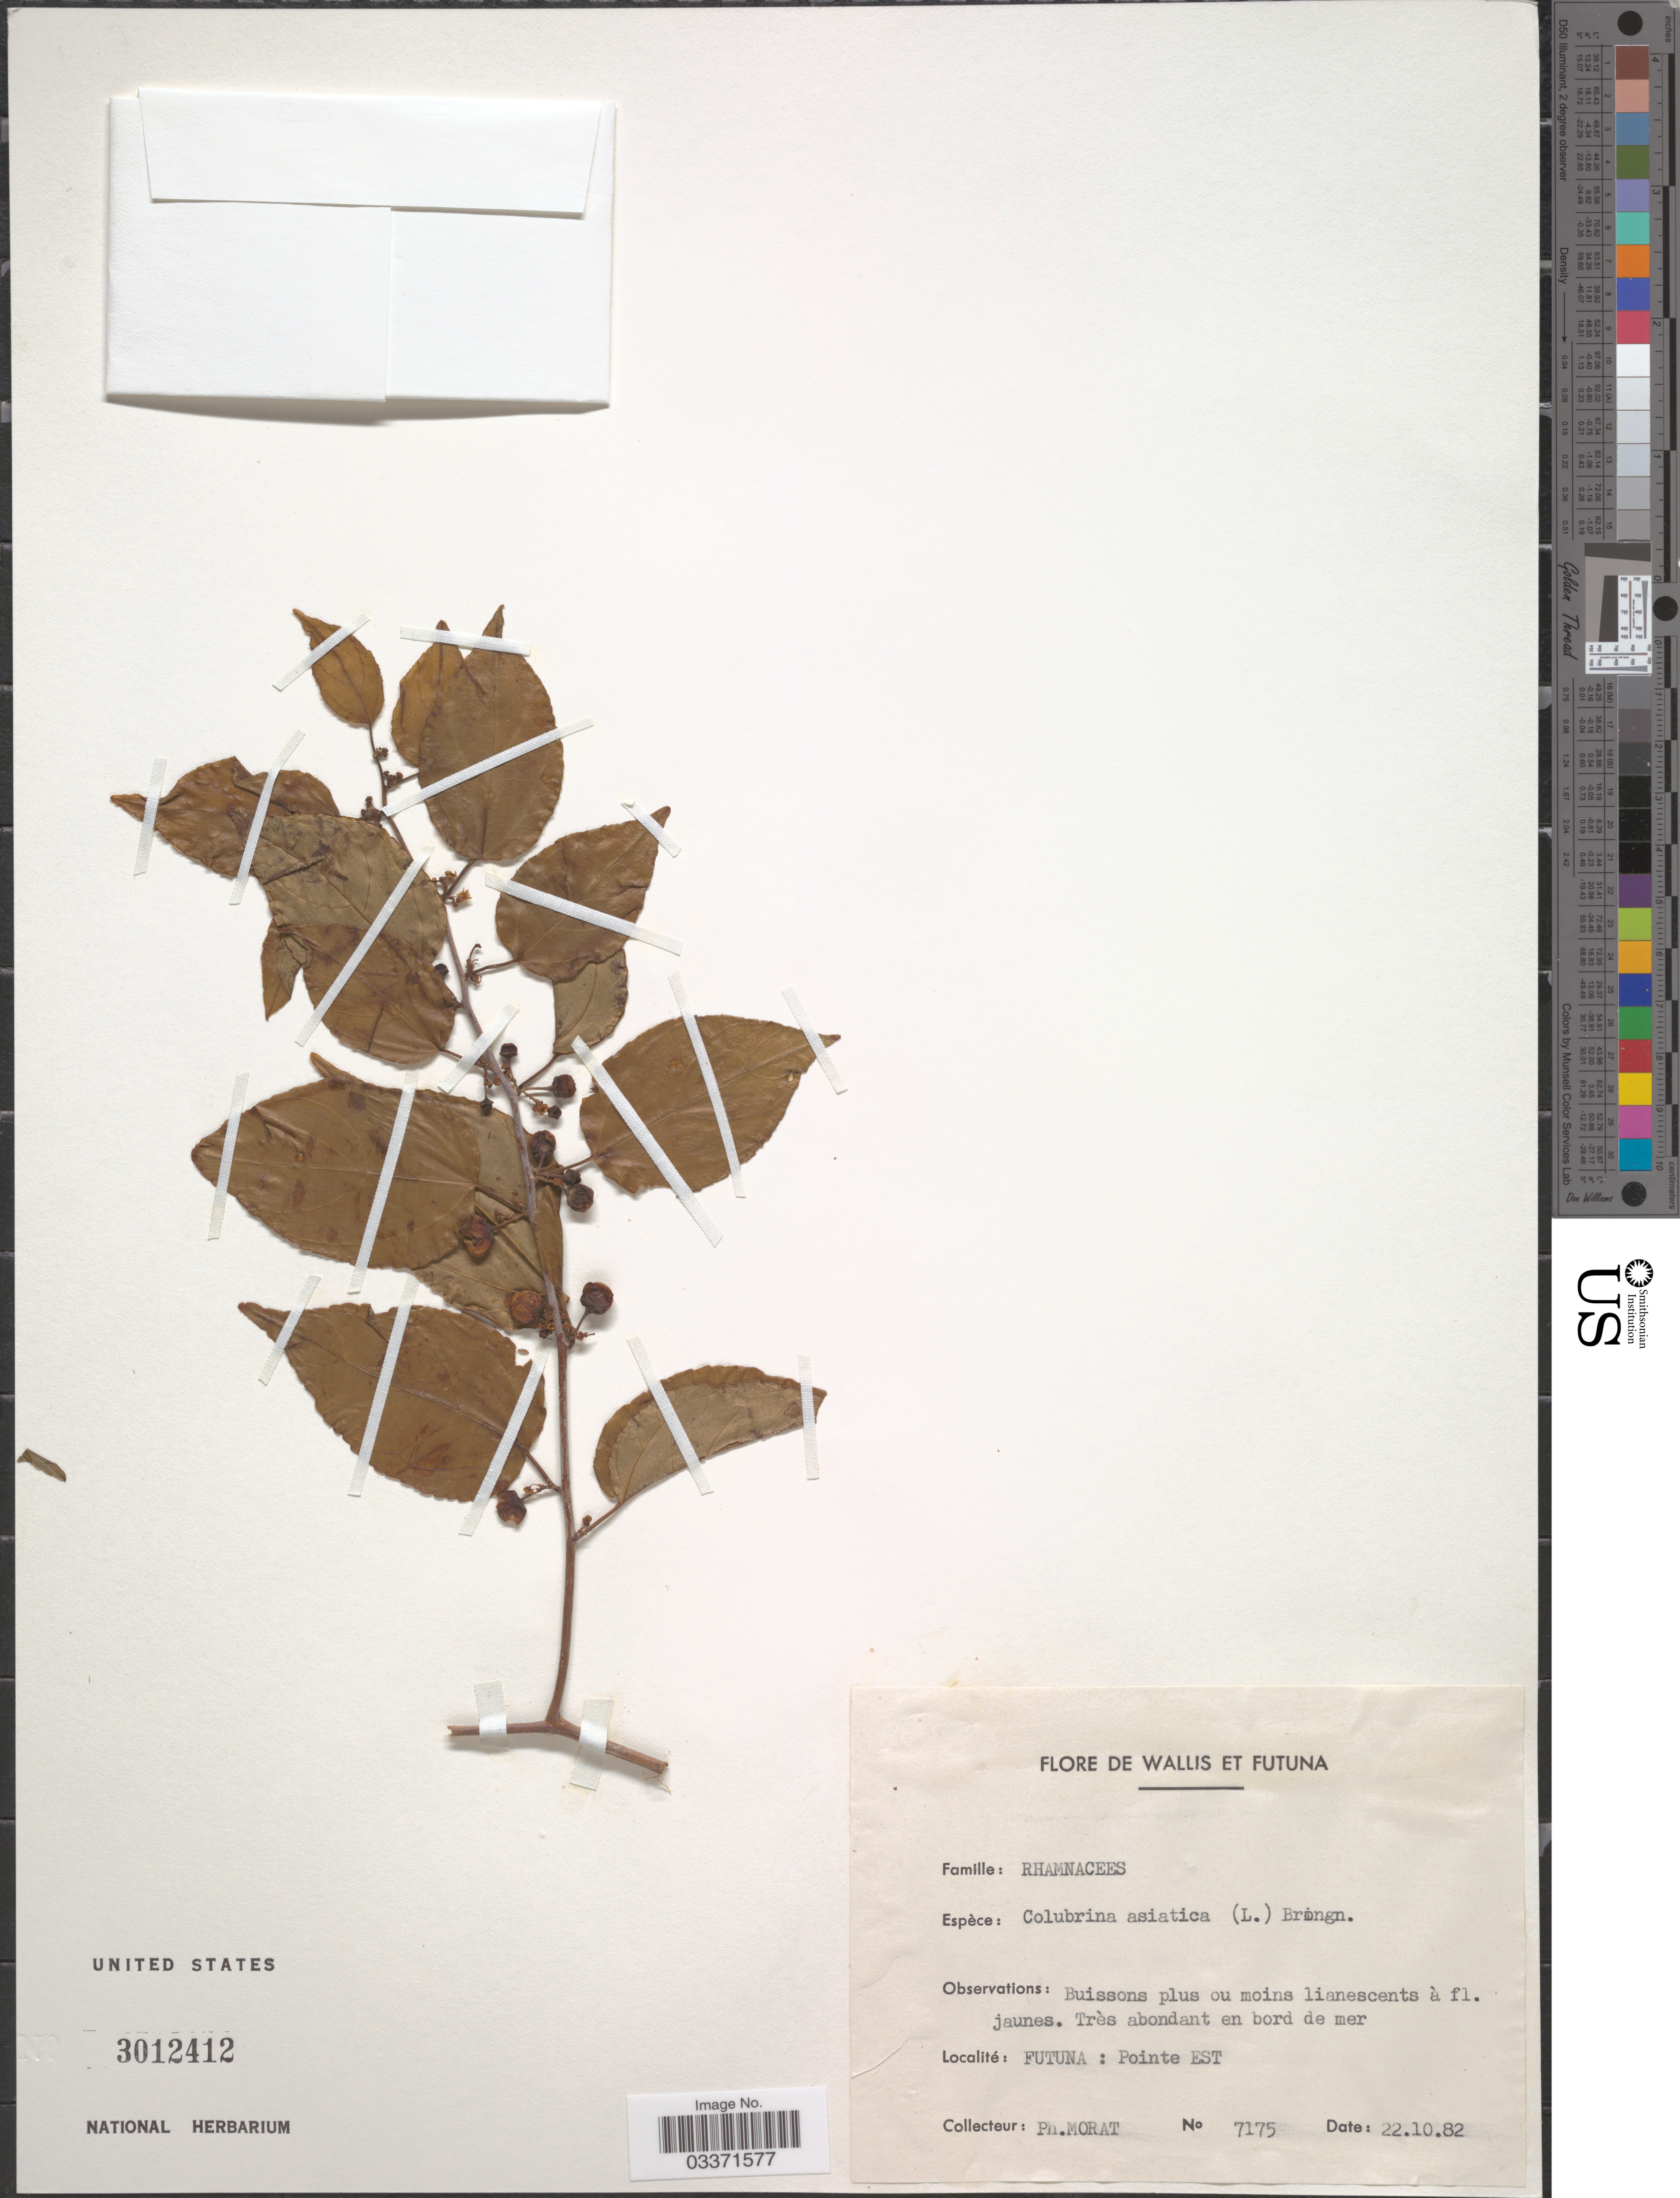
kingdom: Plantae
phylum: Tracheophyta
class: Magnoliopsida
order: Rosales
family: Rhamnaceae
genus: Colubrina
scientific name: Colubrina asiatica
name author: (L.) Brongn.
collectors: P. Morat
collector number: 7175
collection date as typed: Transcribed d/m/y: 22/10/82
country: Wallis and Futuna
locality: Futuna: Pointe Est.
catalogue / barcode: US 3012412